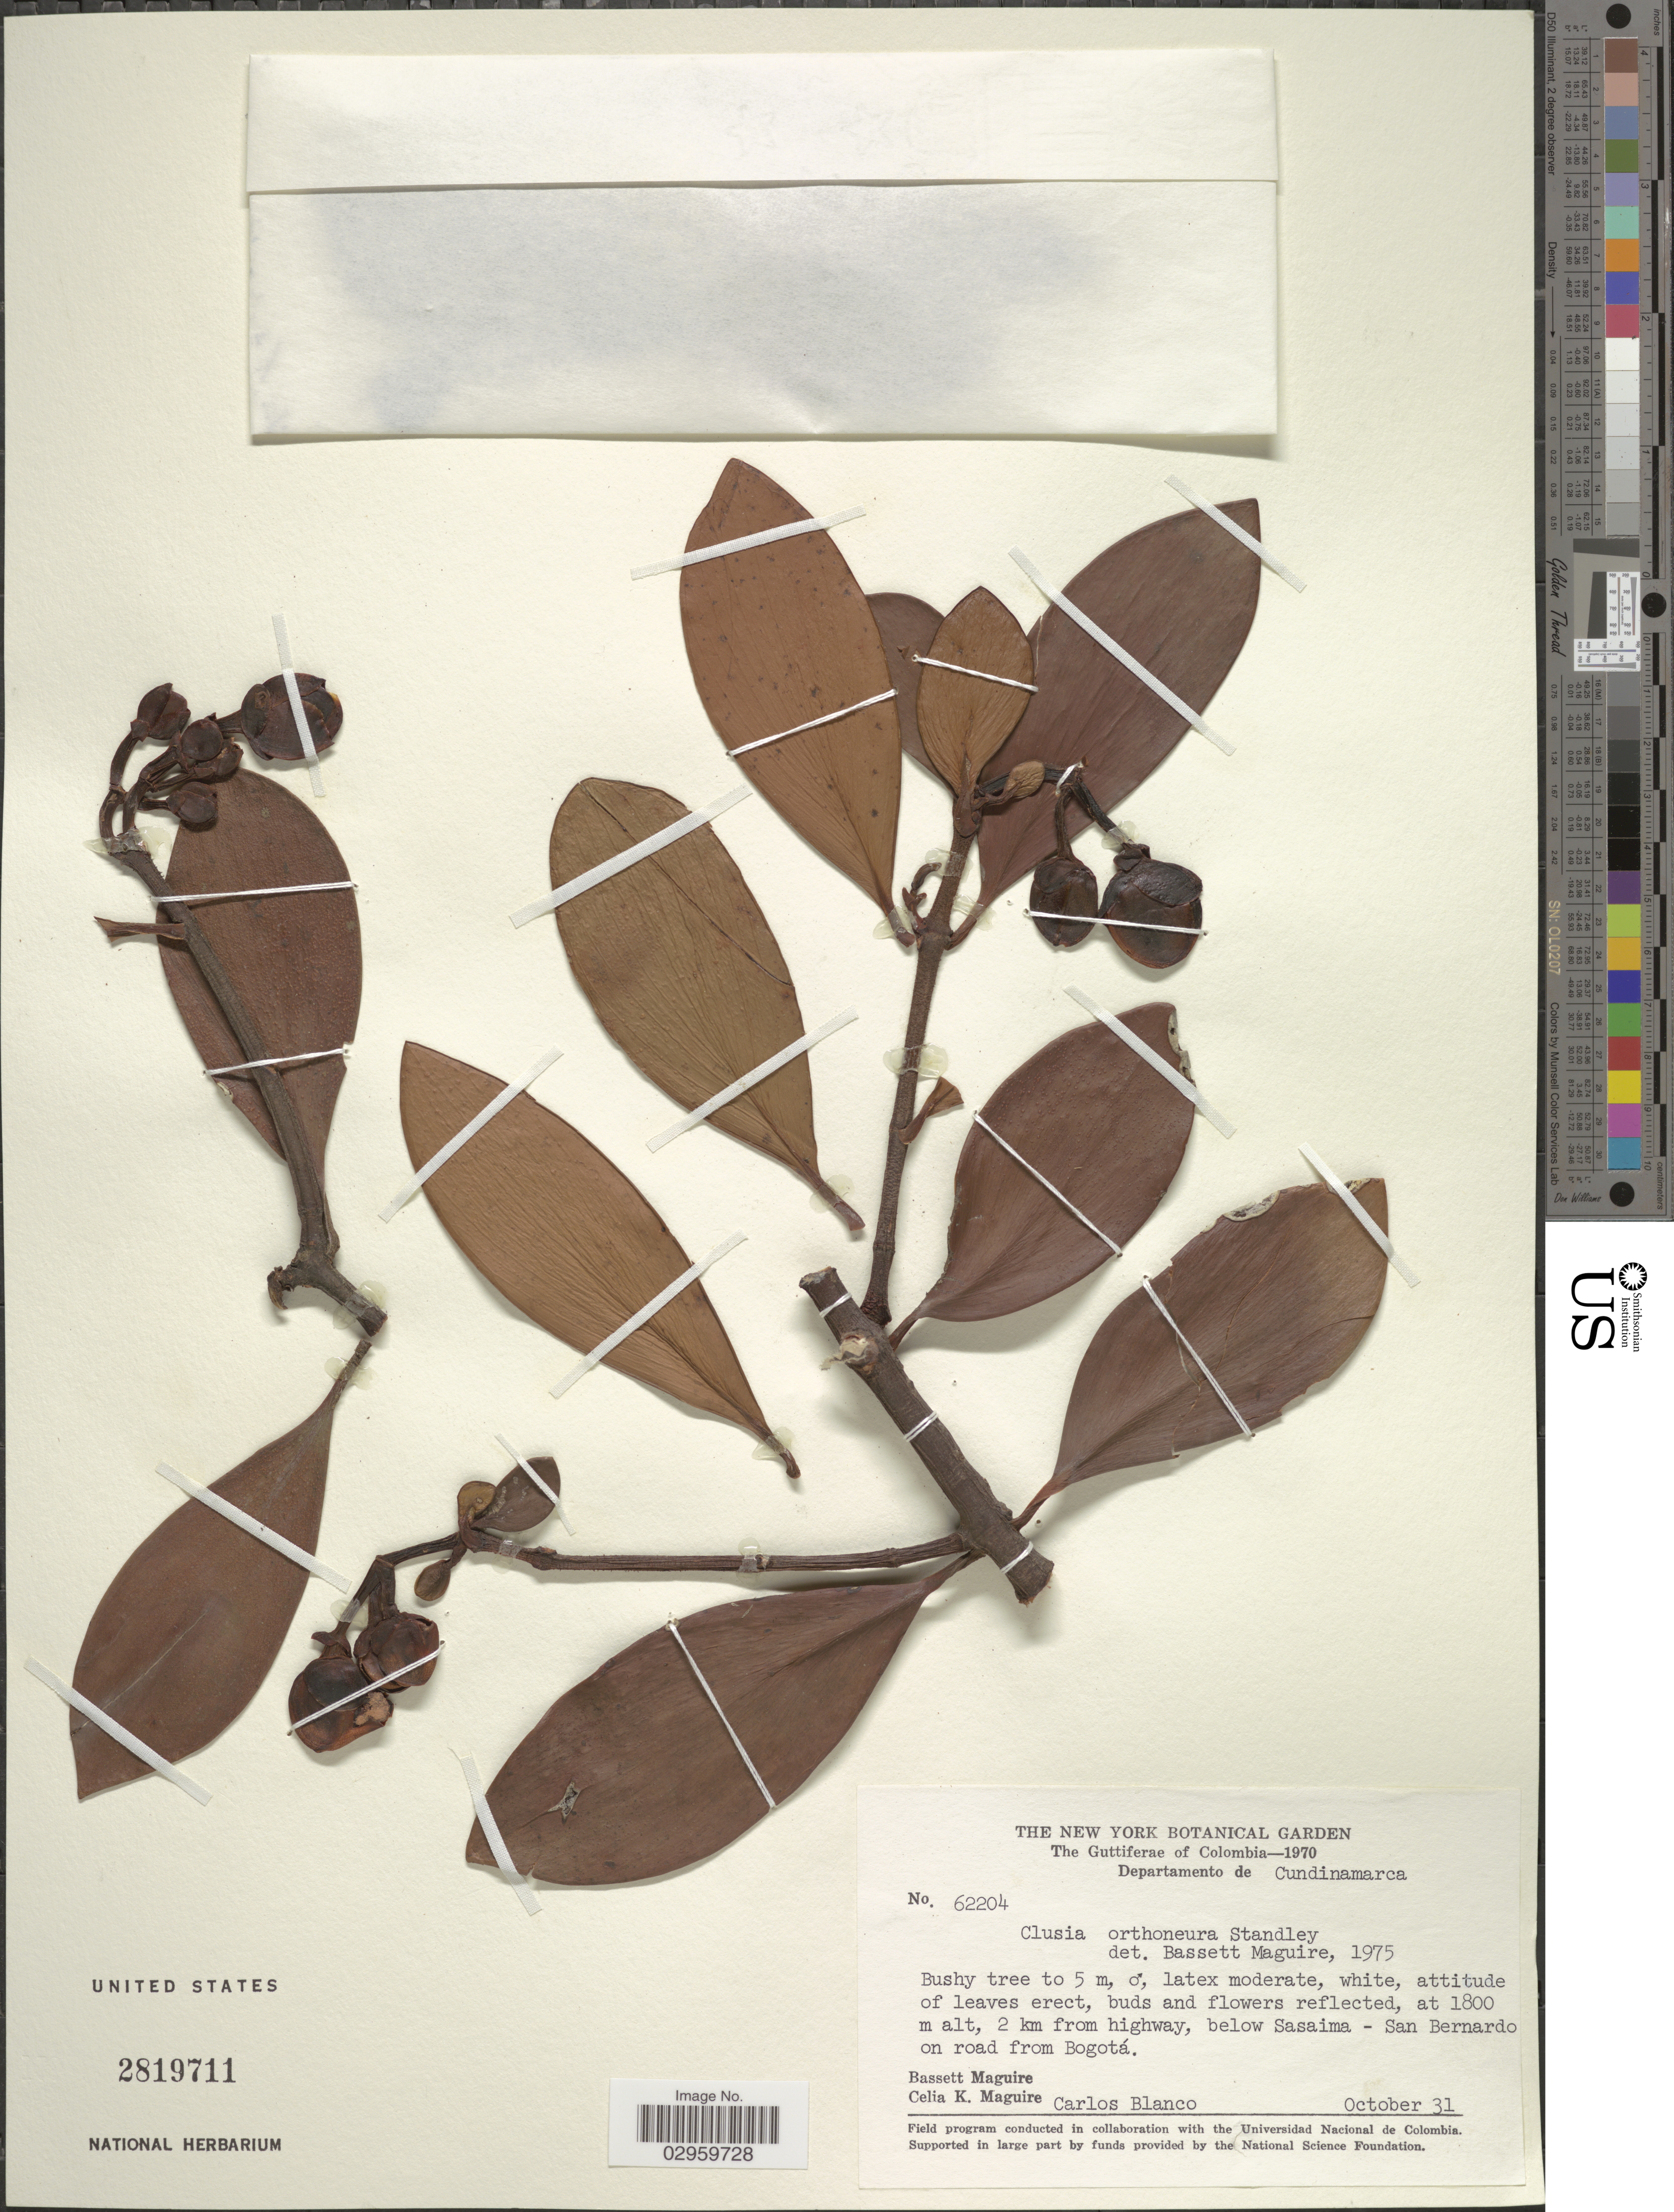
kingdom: Plantae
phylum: Tracheophyta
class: Magnoliopsida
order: Malpighiales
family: Clusiaceae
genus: Clusia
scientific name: Clusia orthoneura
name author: Standl.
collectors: B. Maguire, C. K. Maguire & C. Blanco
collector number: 62204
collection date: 1970-10-31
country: Colombia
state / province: Cundinamarca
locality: The Guttiferae of Colombia [unsure placement] Departamento de Cundinamarca. 2 km from highway, below Sasaima - San Bernardo on road from Bogotá.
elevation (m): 1800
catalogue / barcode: US 2819711